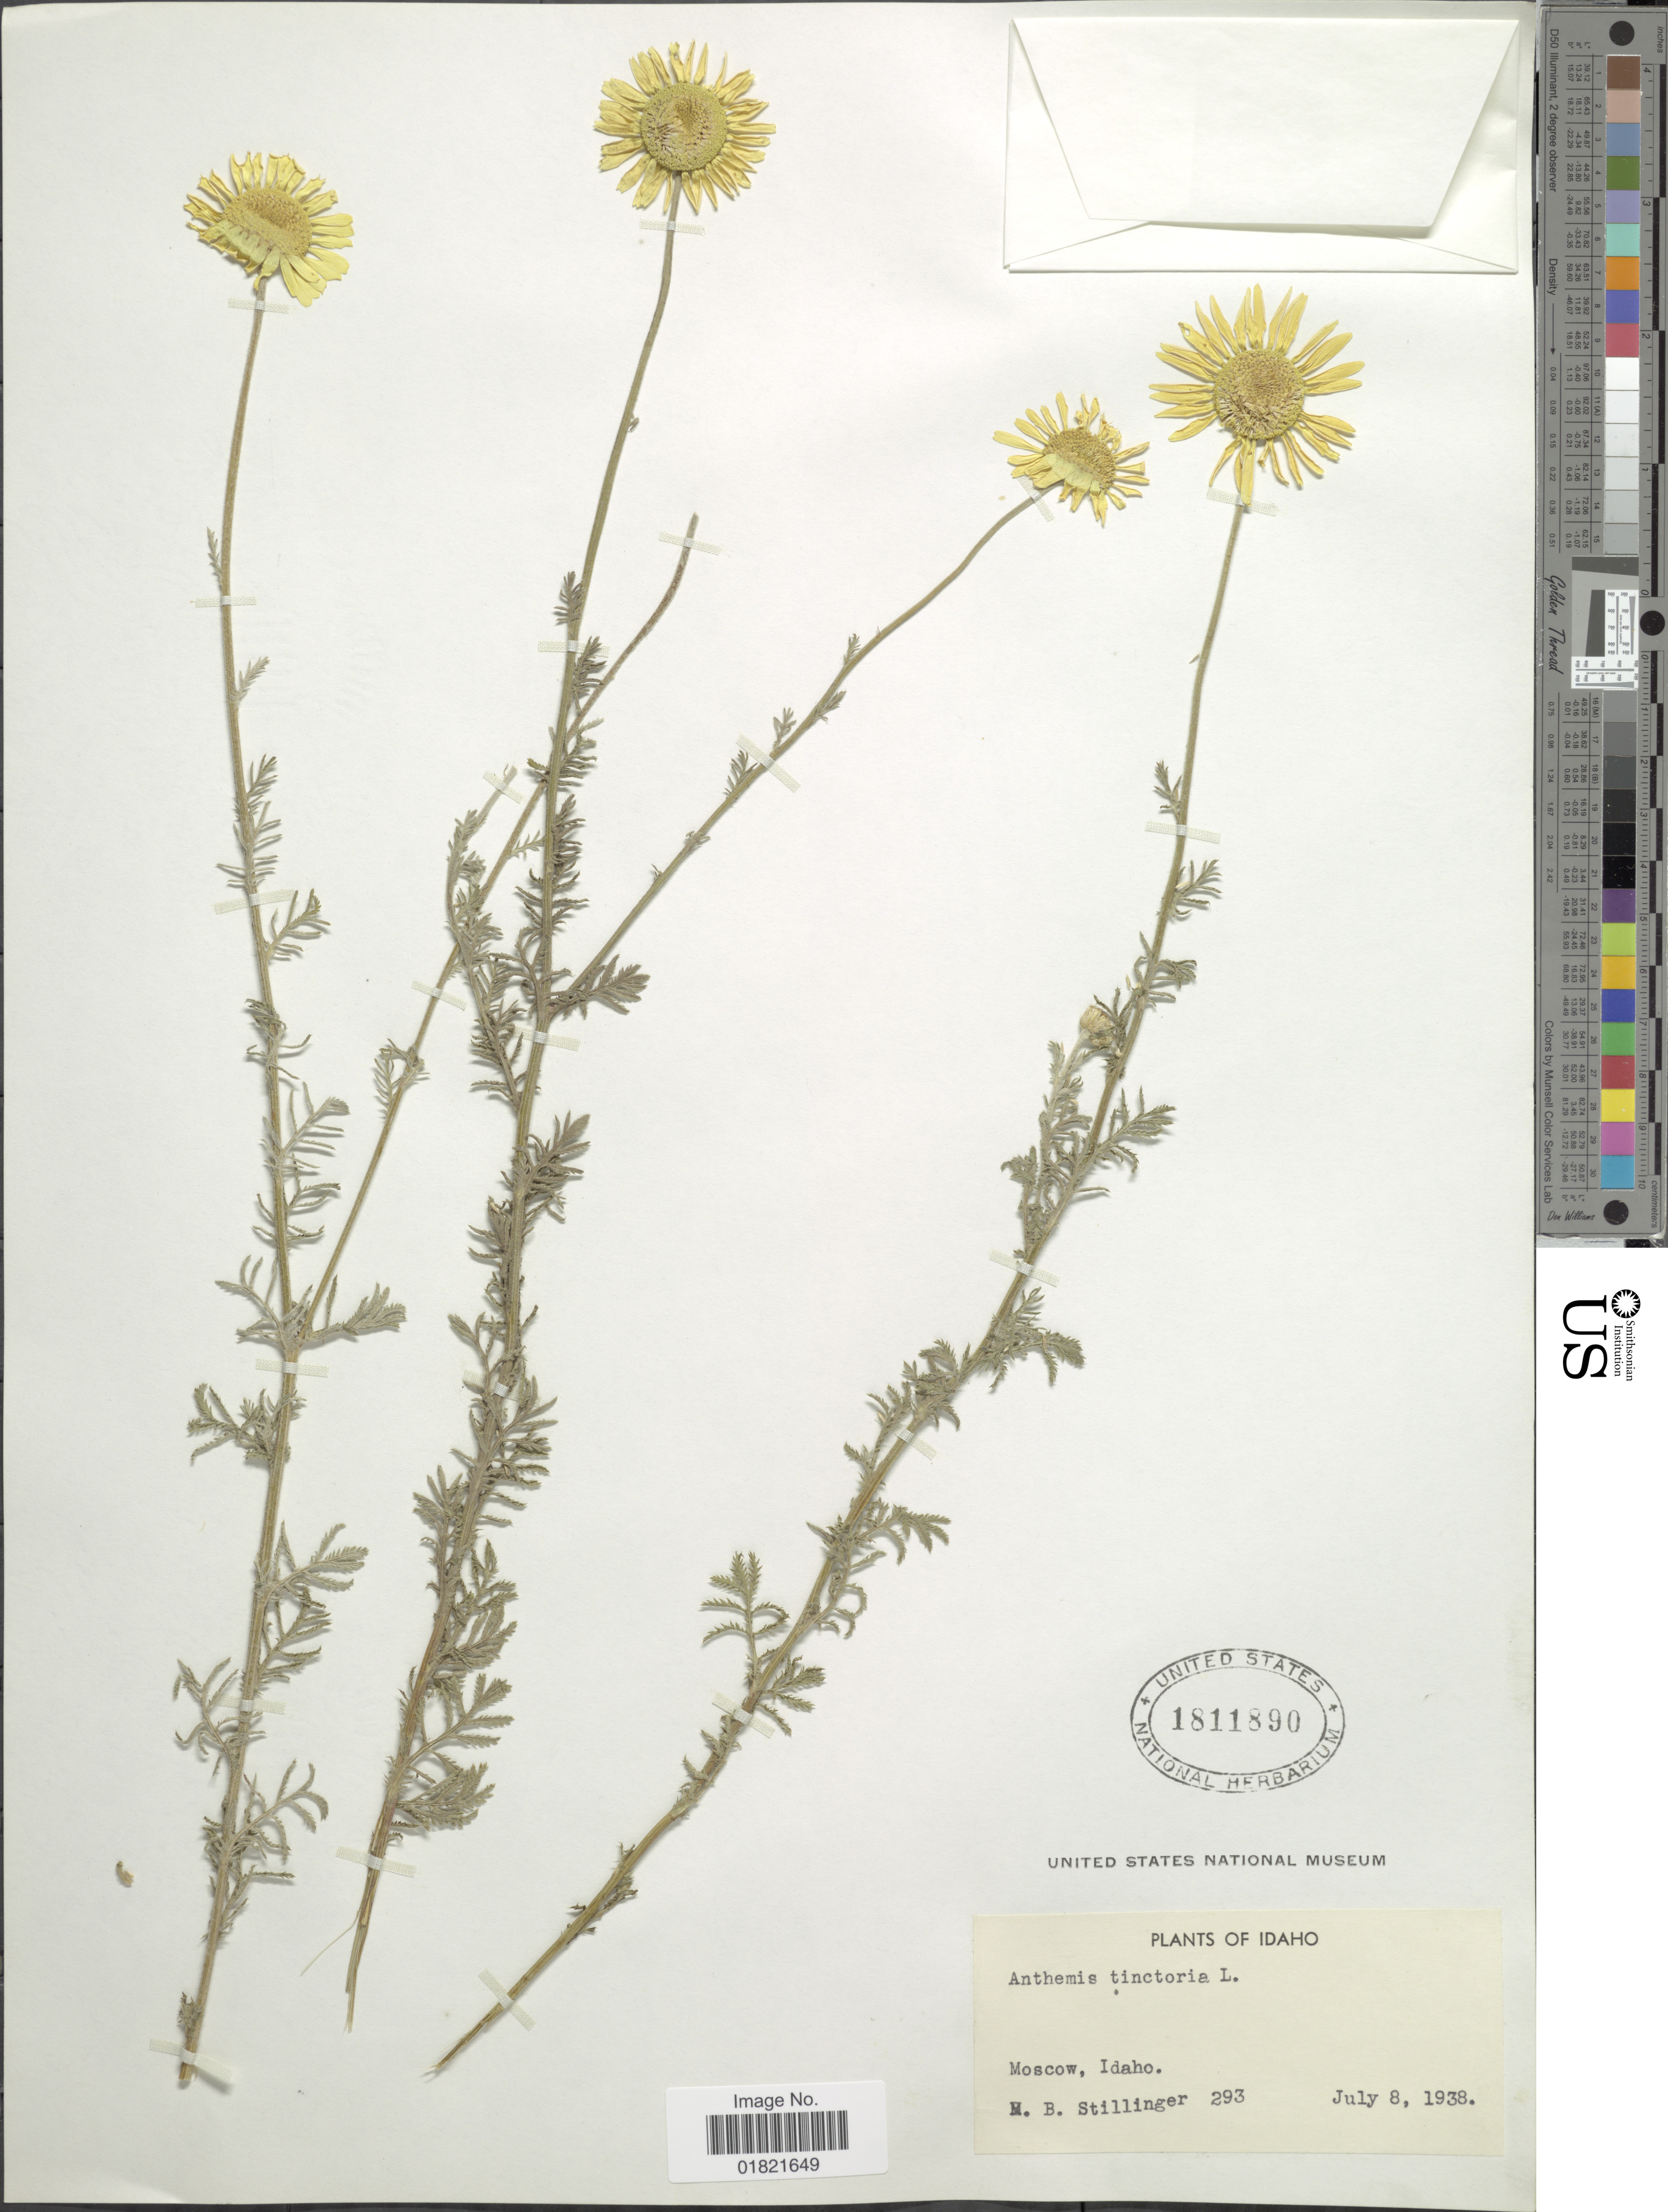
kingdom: Plantae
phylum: Tracheophyta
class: Magnoliopsida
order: Asterales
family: Asteraceae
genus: Anthemis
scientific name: Anthemis tinctoria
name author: L.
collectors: M. Stillinger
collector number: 293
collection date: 1938-07-08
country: United States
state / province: Idaho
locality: Moscow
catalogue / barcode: US 1811890